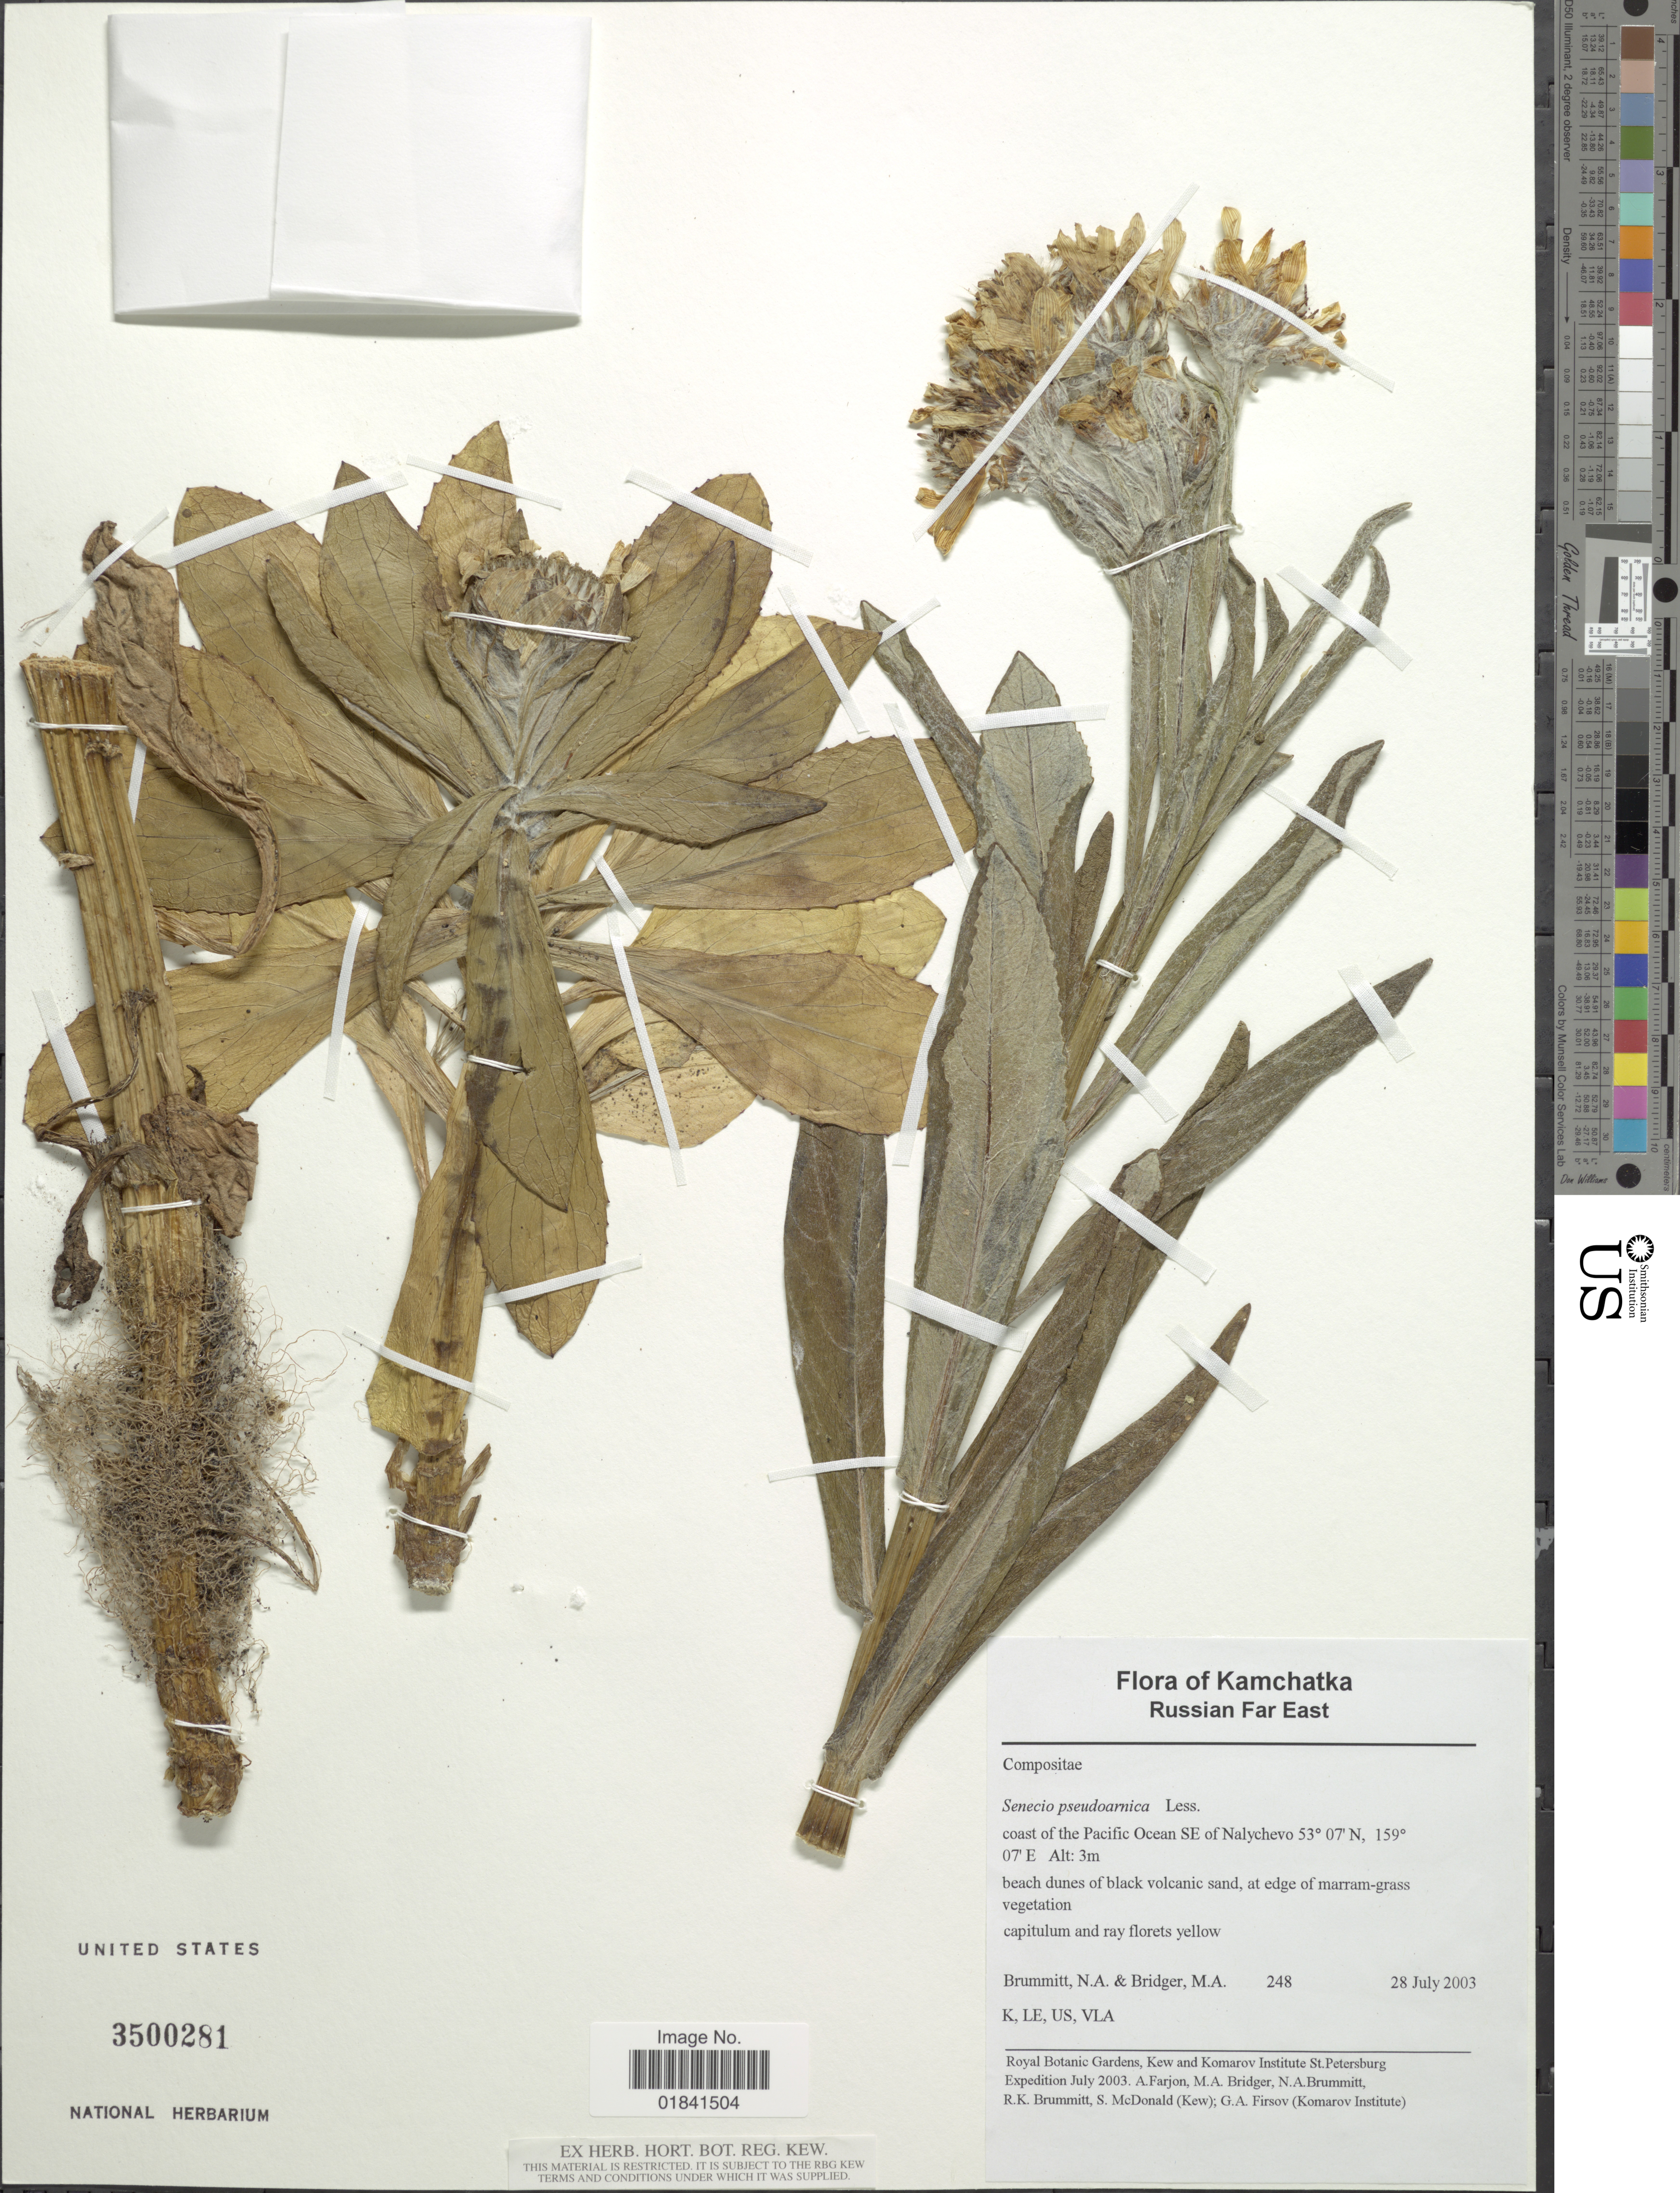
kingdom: Plantae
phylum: Tracheophyta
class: Magnoliopsida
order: Asterales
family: Asteraceae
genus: Senecio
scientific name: Senecio pseudoarnica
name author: Less.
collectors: N. A . Brummitt & M. Bridger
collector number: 248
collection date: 2003-07-28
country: Russian Federation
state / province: Kamchatka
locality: Russian Far East, coast of the Pacific Ocean SE of Nalychevo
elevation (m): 3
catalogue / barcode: US 3500281